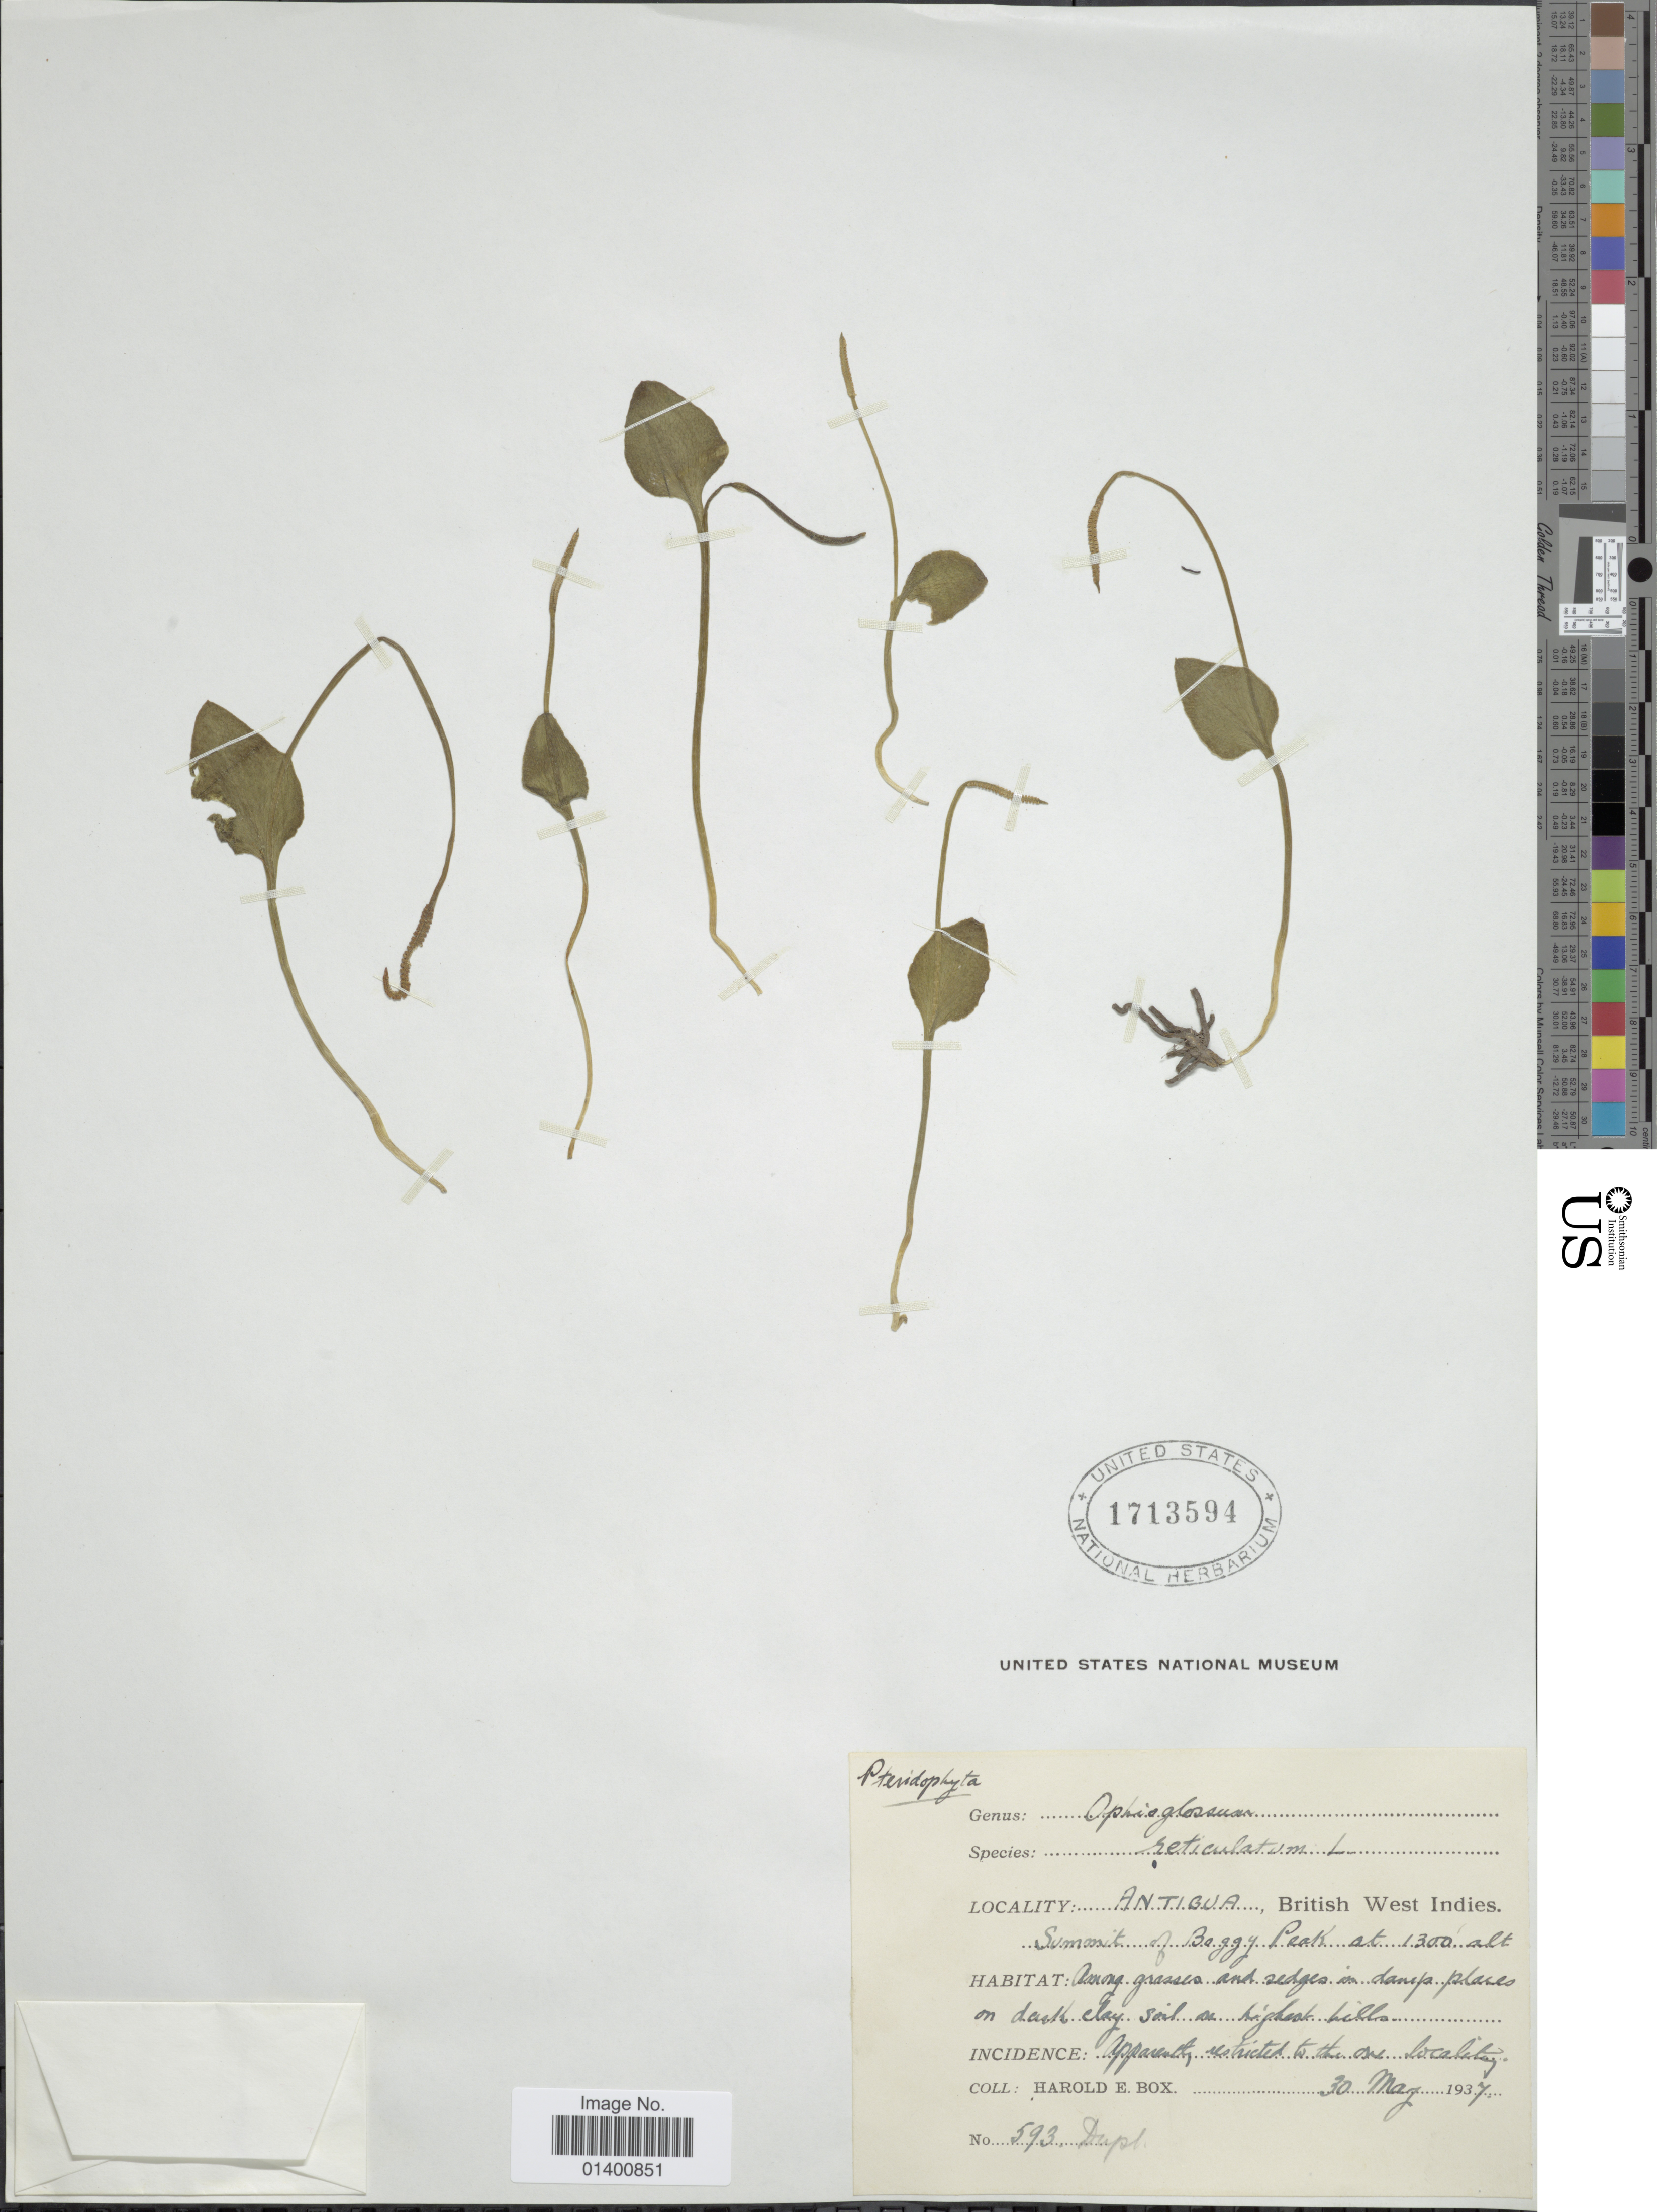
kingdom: Plantae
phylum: Tracheophyta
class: Polypodiopsida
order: Ophioglossales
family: Ophioglossaceae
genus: Ophioglossum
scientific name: Ophioglossum reticulatum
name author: L.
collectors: H. E. Box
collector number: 593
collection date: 1937-05-30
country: Antigua and Barbuda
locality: Antigua, British West Indies, summit of Boggy Peak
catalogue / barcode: US 1713594